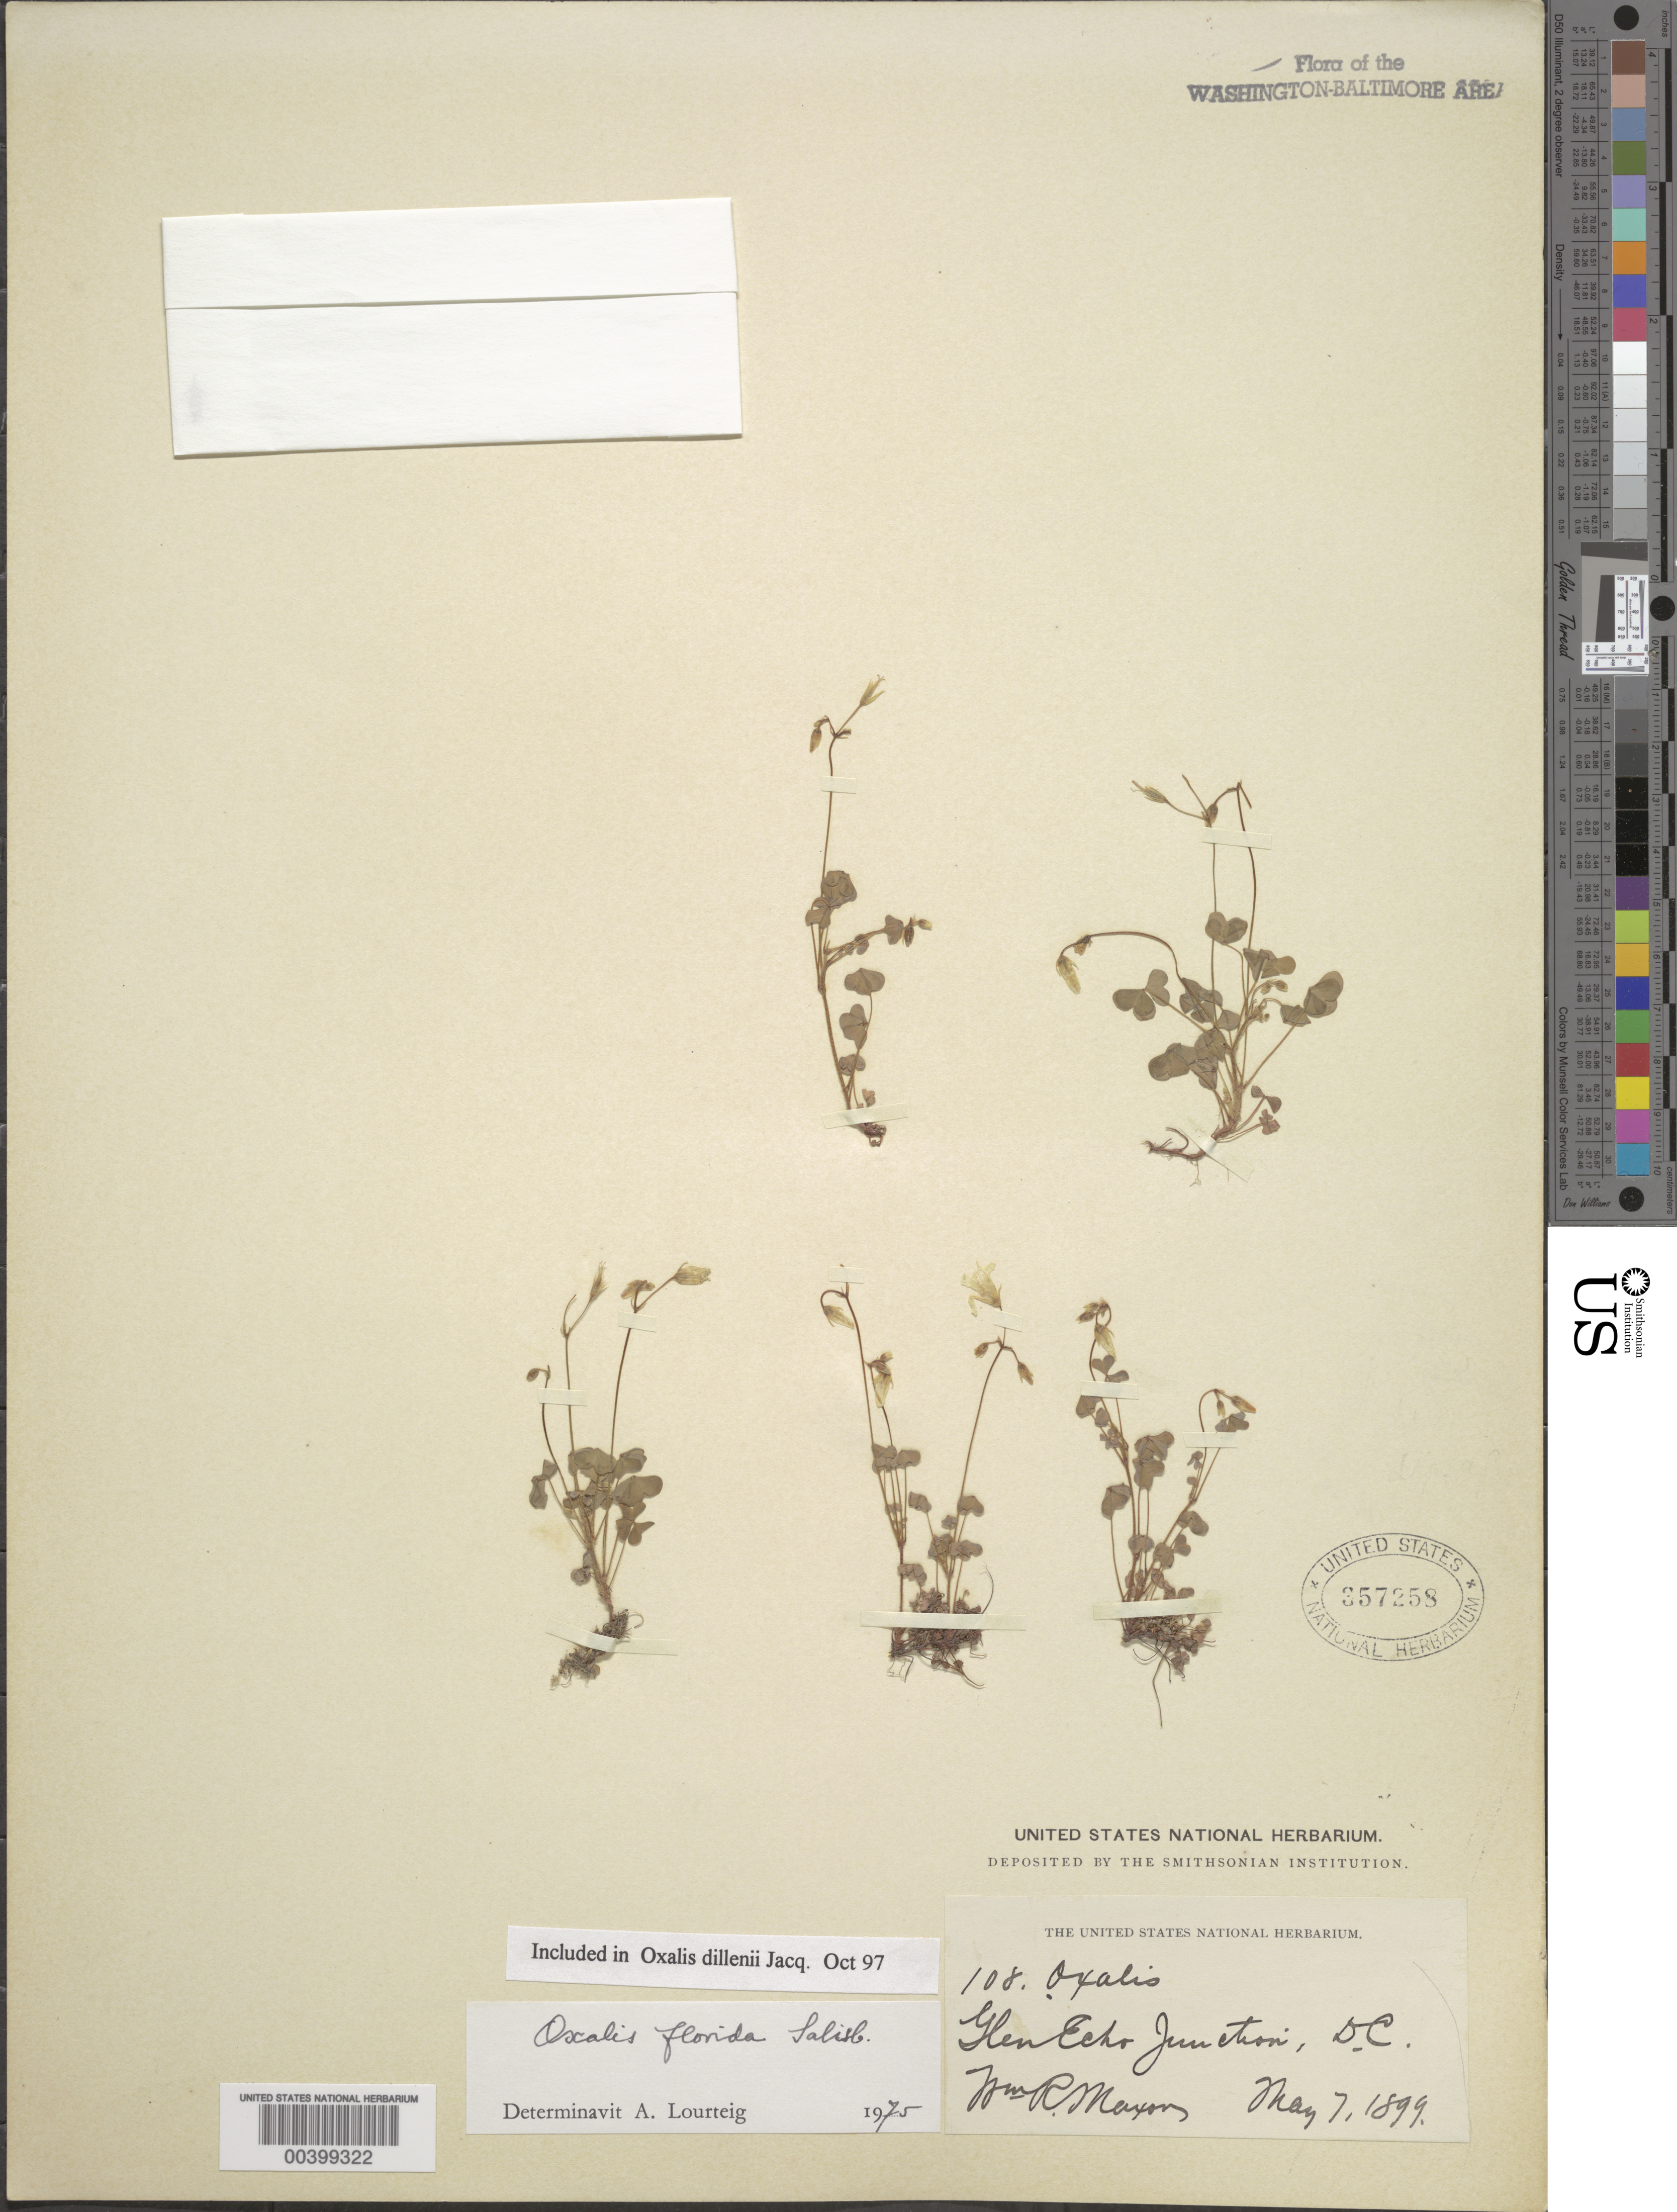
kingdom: Plantae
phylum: Tracheophyta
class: Magnoliopsida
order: Oxalidales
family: Oxalidaceae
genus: Oxalis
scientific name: Oxalis dillenii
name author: Jacq.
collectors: W. R. Maxon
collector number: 108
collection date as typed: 07 May 1899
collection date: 1899-05-07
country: United States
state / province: Maryland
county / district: Montgomery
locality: Glen Echo Junction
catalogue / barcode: US 357258